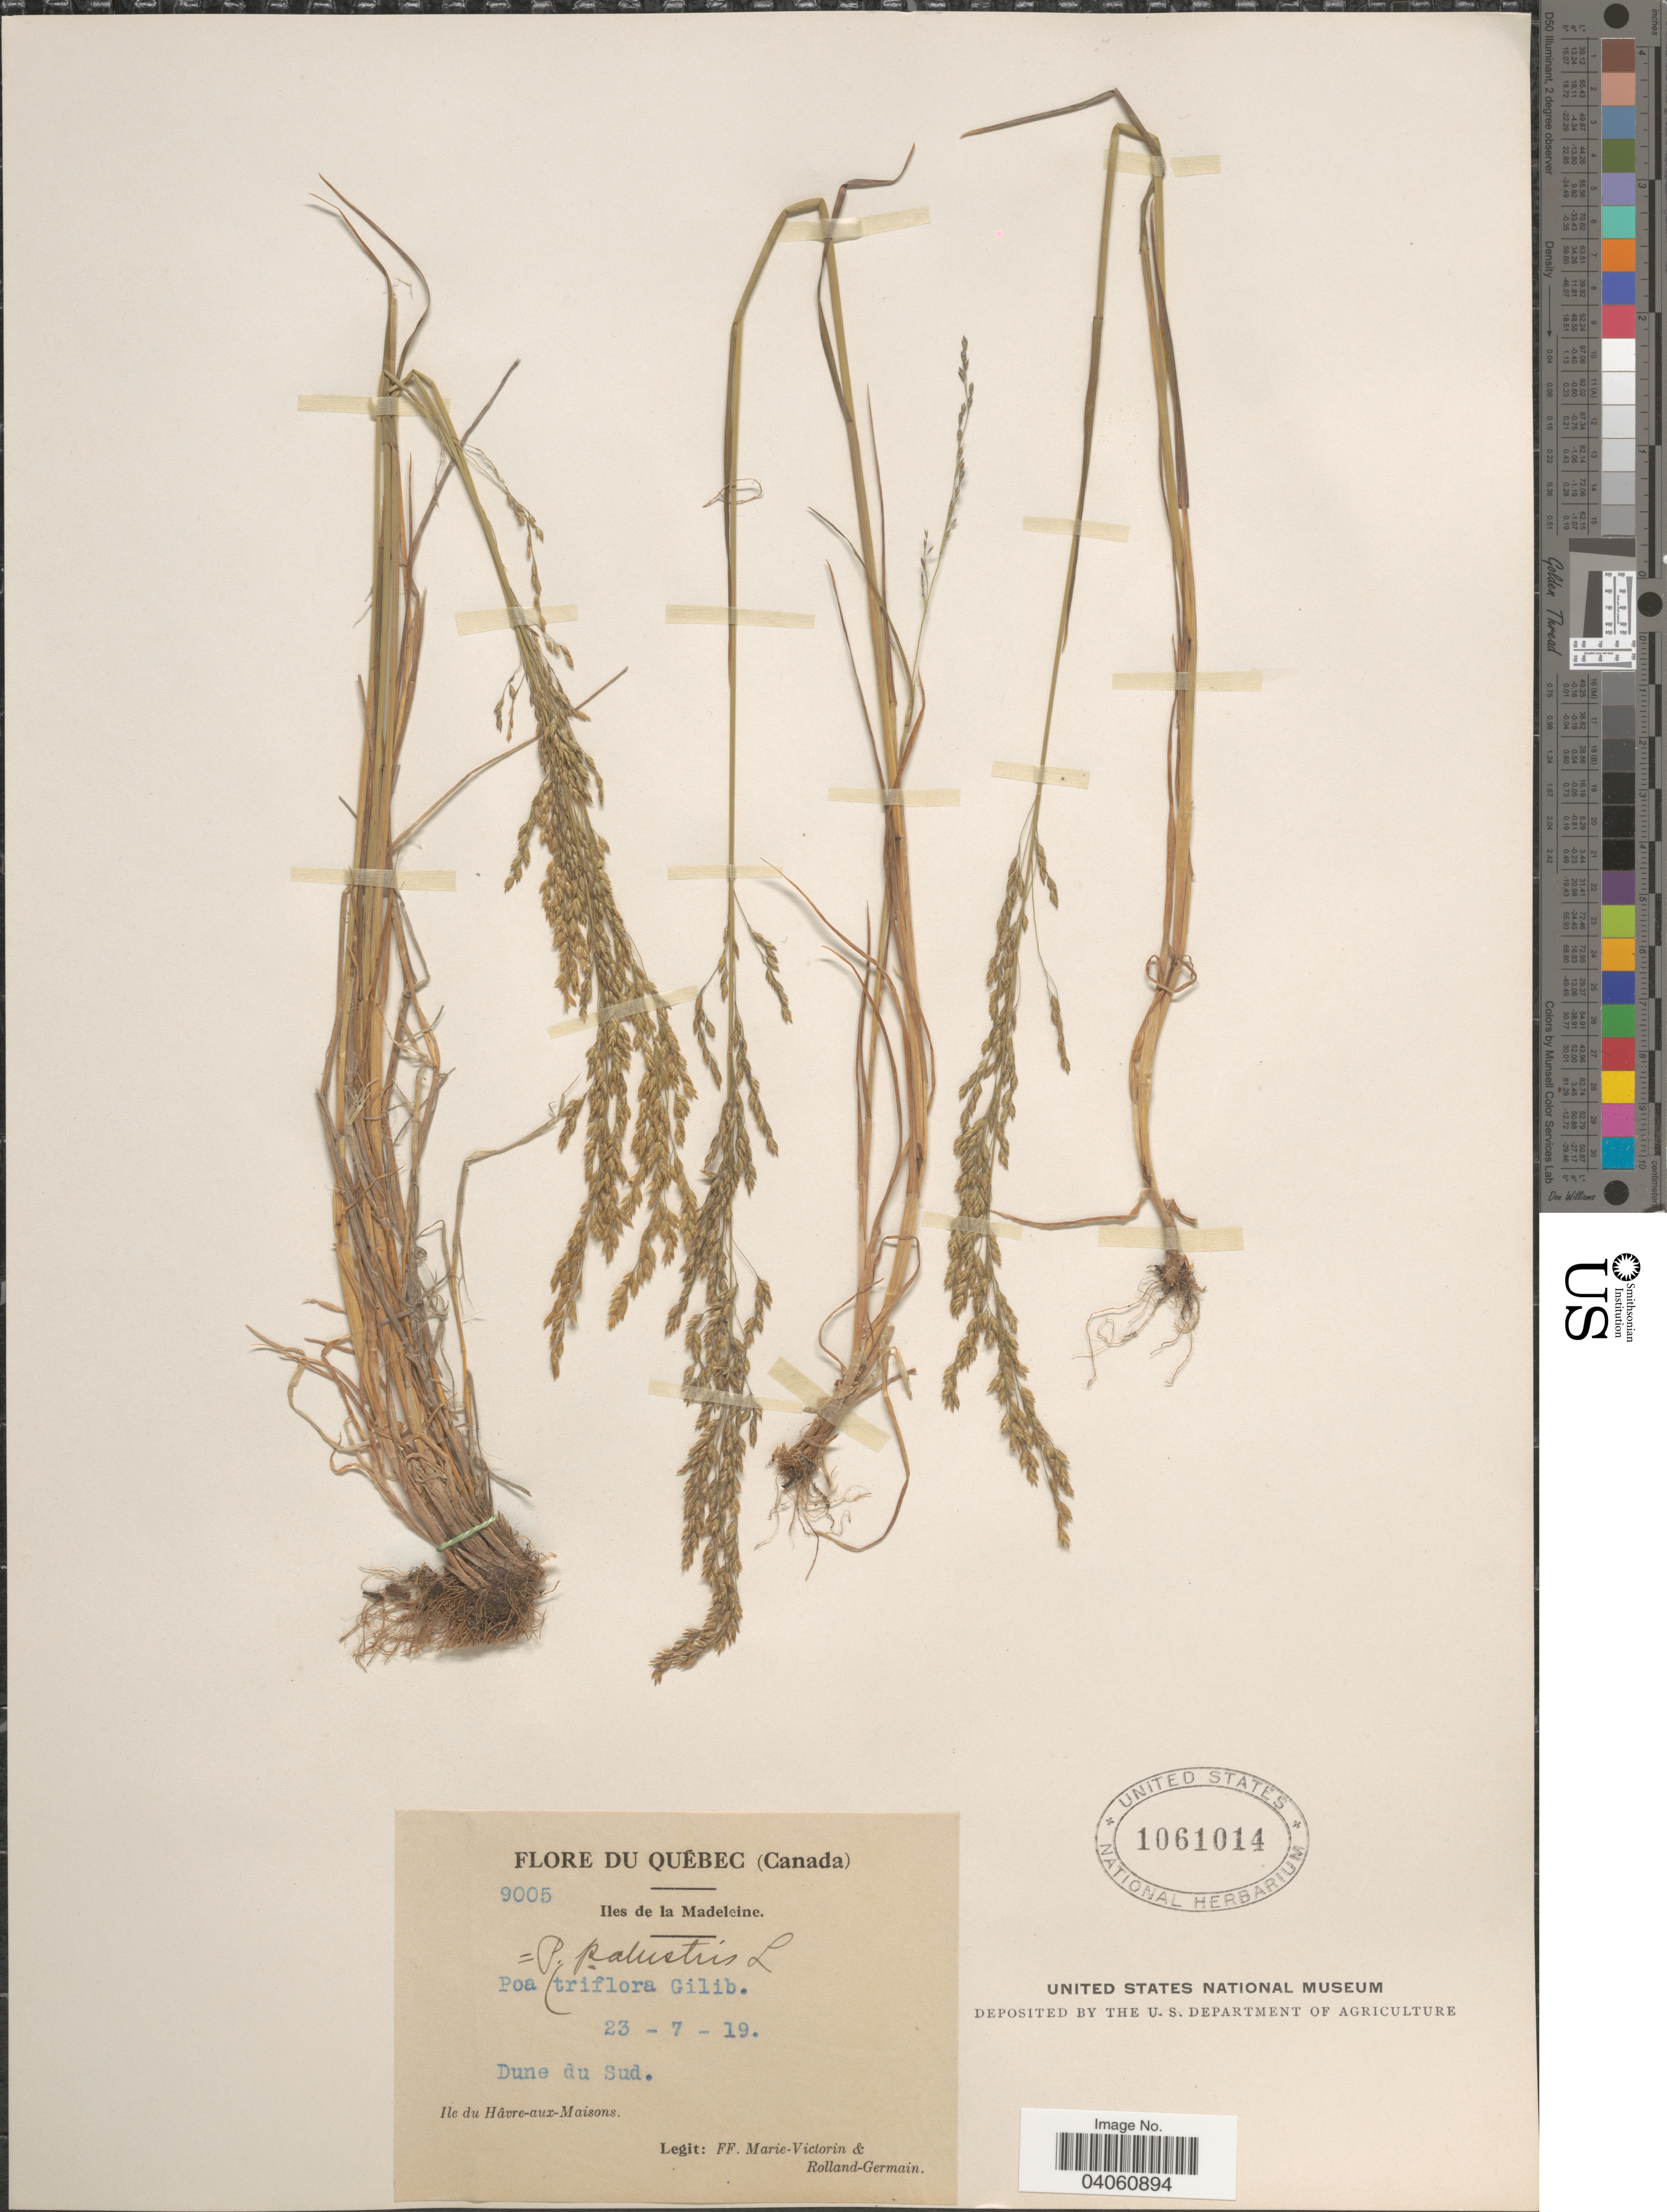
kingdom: Plantae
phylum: Tracheophyta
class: Liliopsida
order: Poales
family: Poaceae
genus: Poa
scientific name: Poa palustris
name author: L.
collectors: F. Marie-Victorin & Rolland-Germain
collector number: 9005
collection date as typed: Transcribed d/m/y: 23/7/19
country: Canada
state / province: Quebec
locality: Iles de la Madeleine. Dune du Sud. Ile du Hâvre-aux-Maisons.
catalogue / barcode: US 1061014